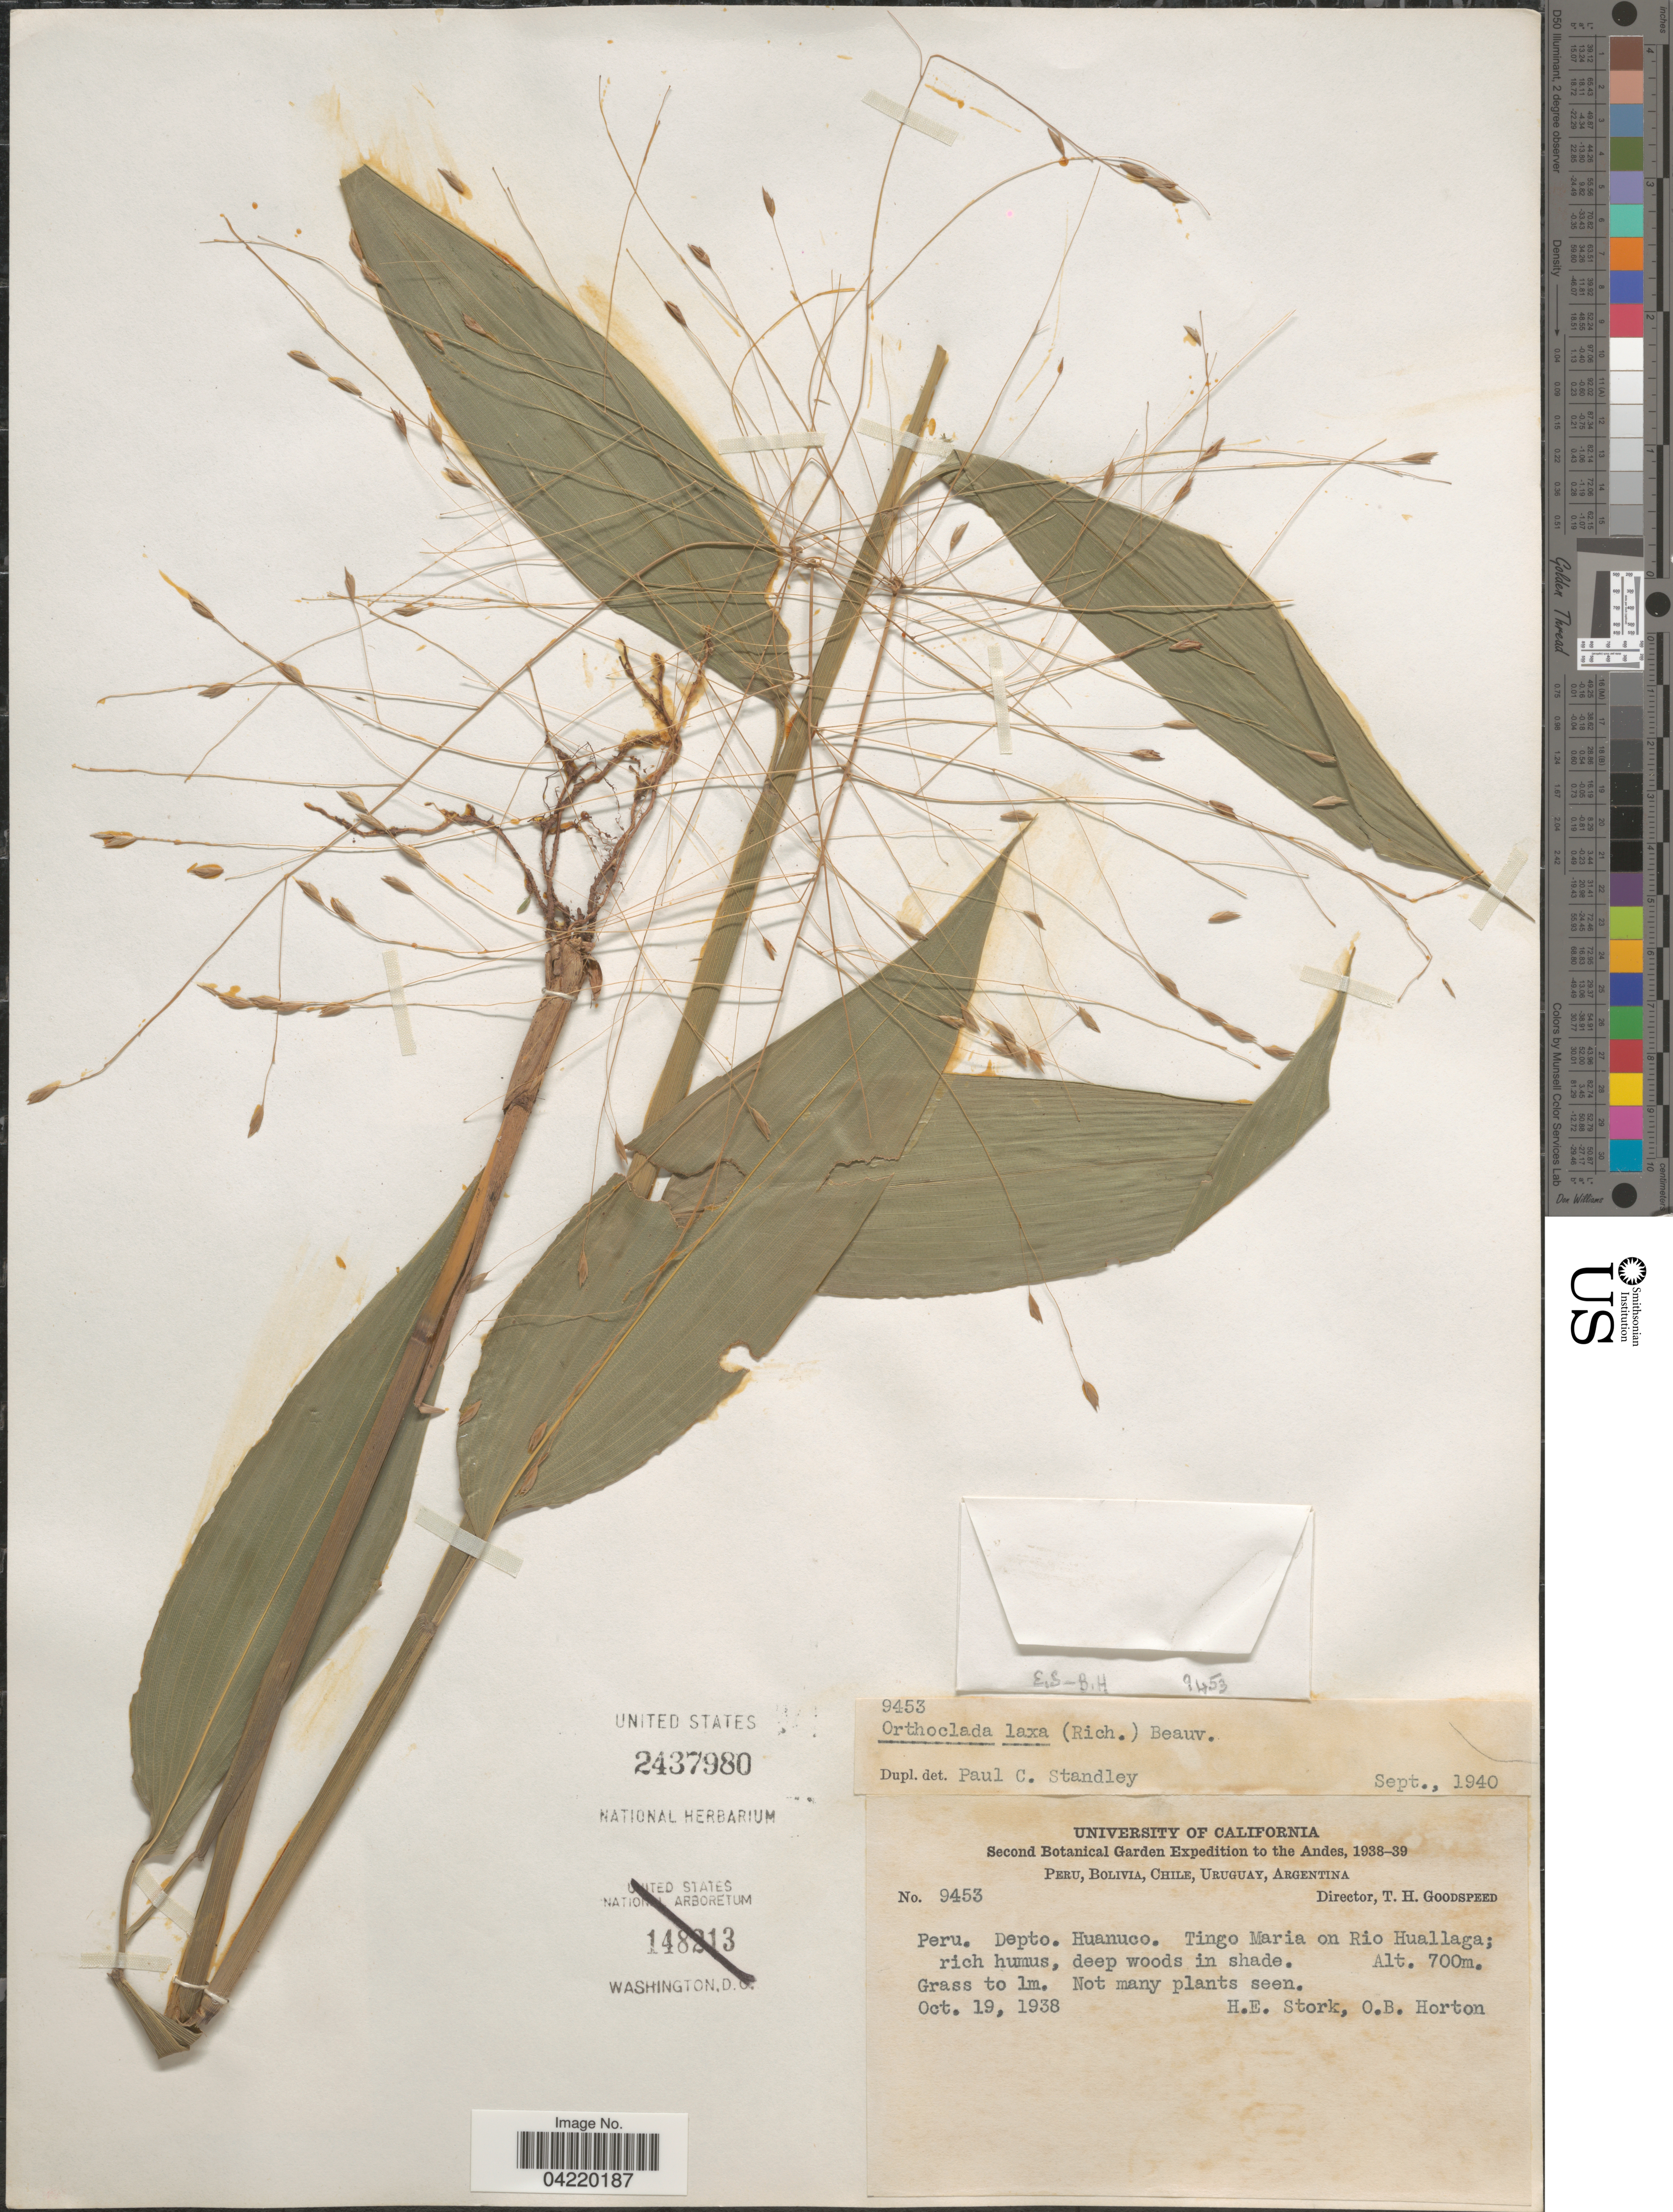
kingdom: Plantae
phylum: Tracheophyta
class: Liliopsida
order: Poales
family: Poaceae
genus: Orthoclada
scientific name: Orthoclada laxa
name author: P. Beauv.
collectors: H. E. Stork & O. B. Horton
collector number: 9453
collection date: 1938-10-19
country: Peru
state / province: Huánuco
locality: Depto. Huanuco. Tingo Maria on Rio Huallaga.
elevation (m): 700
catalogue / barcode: US 2437980